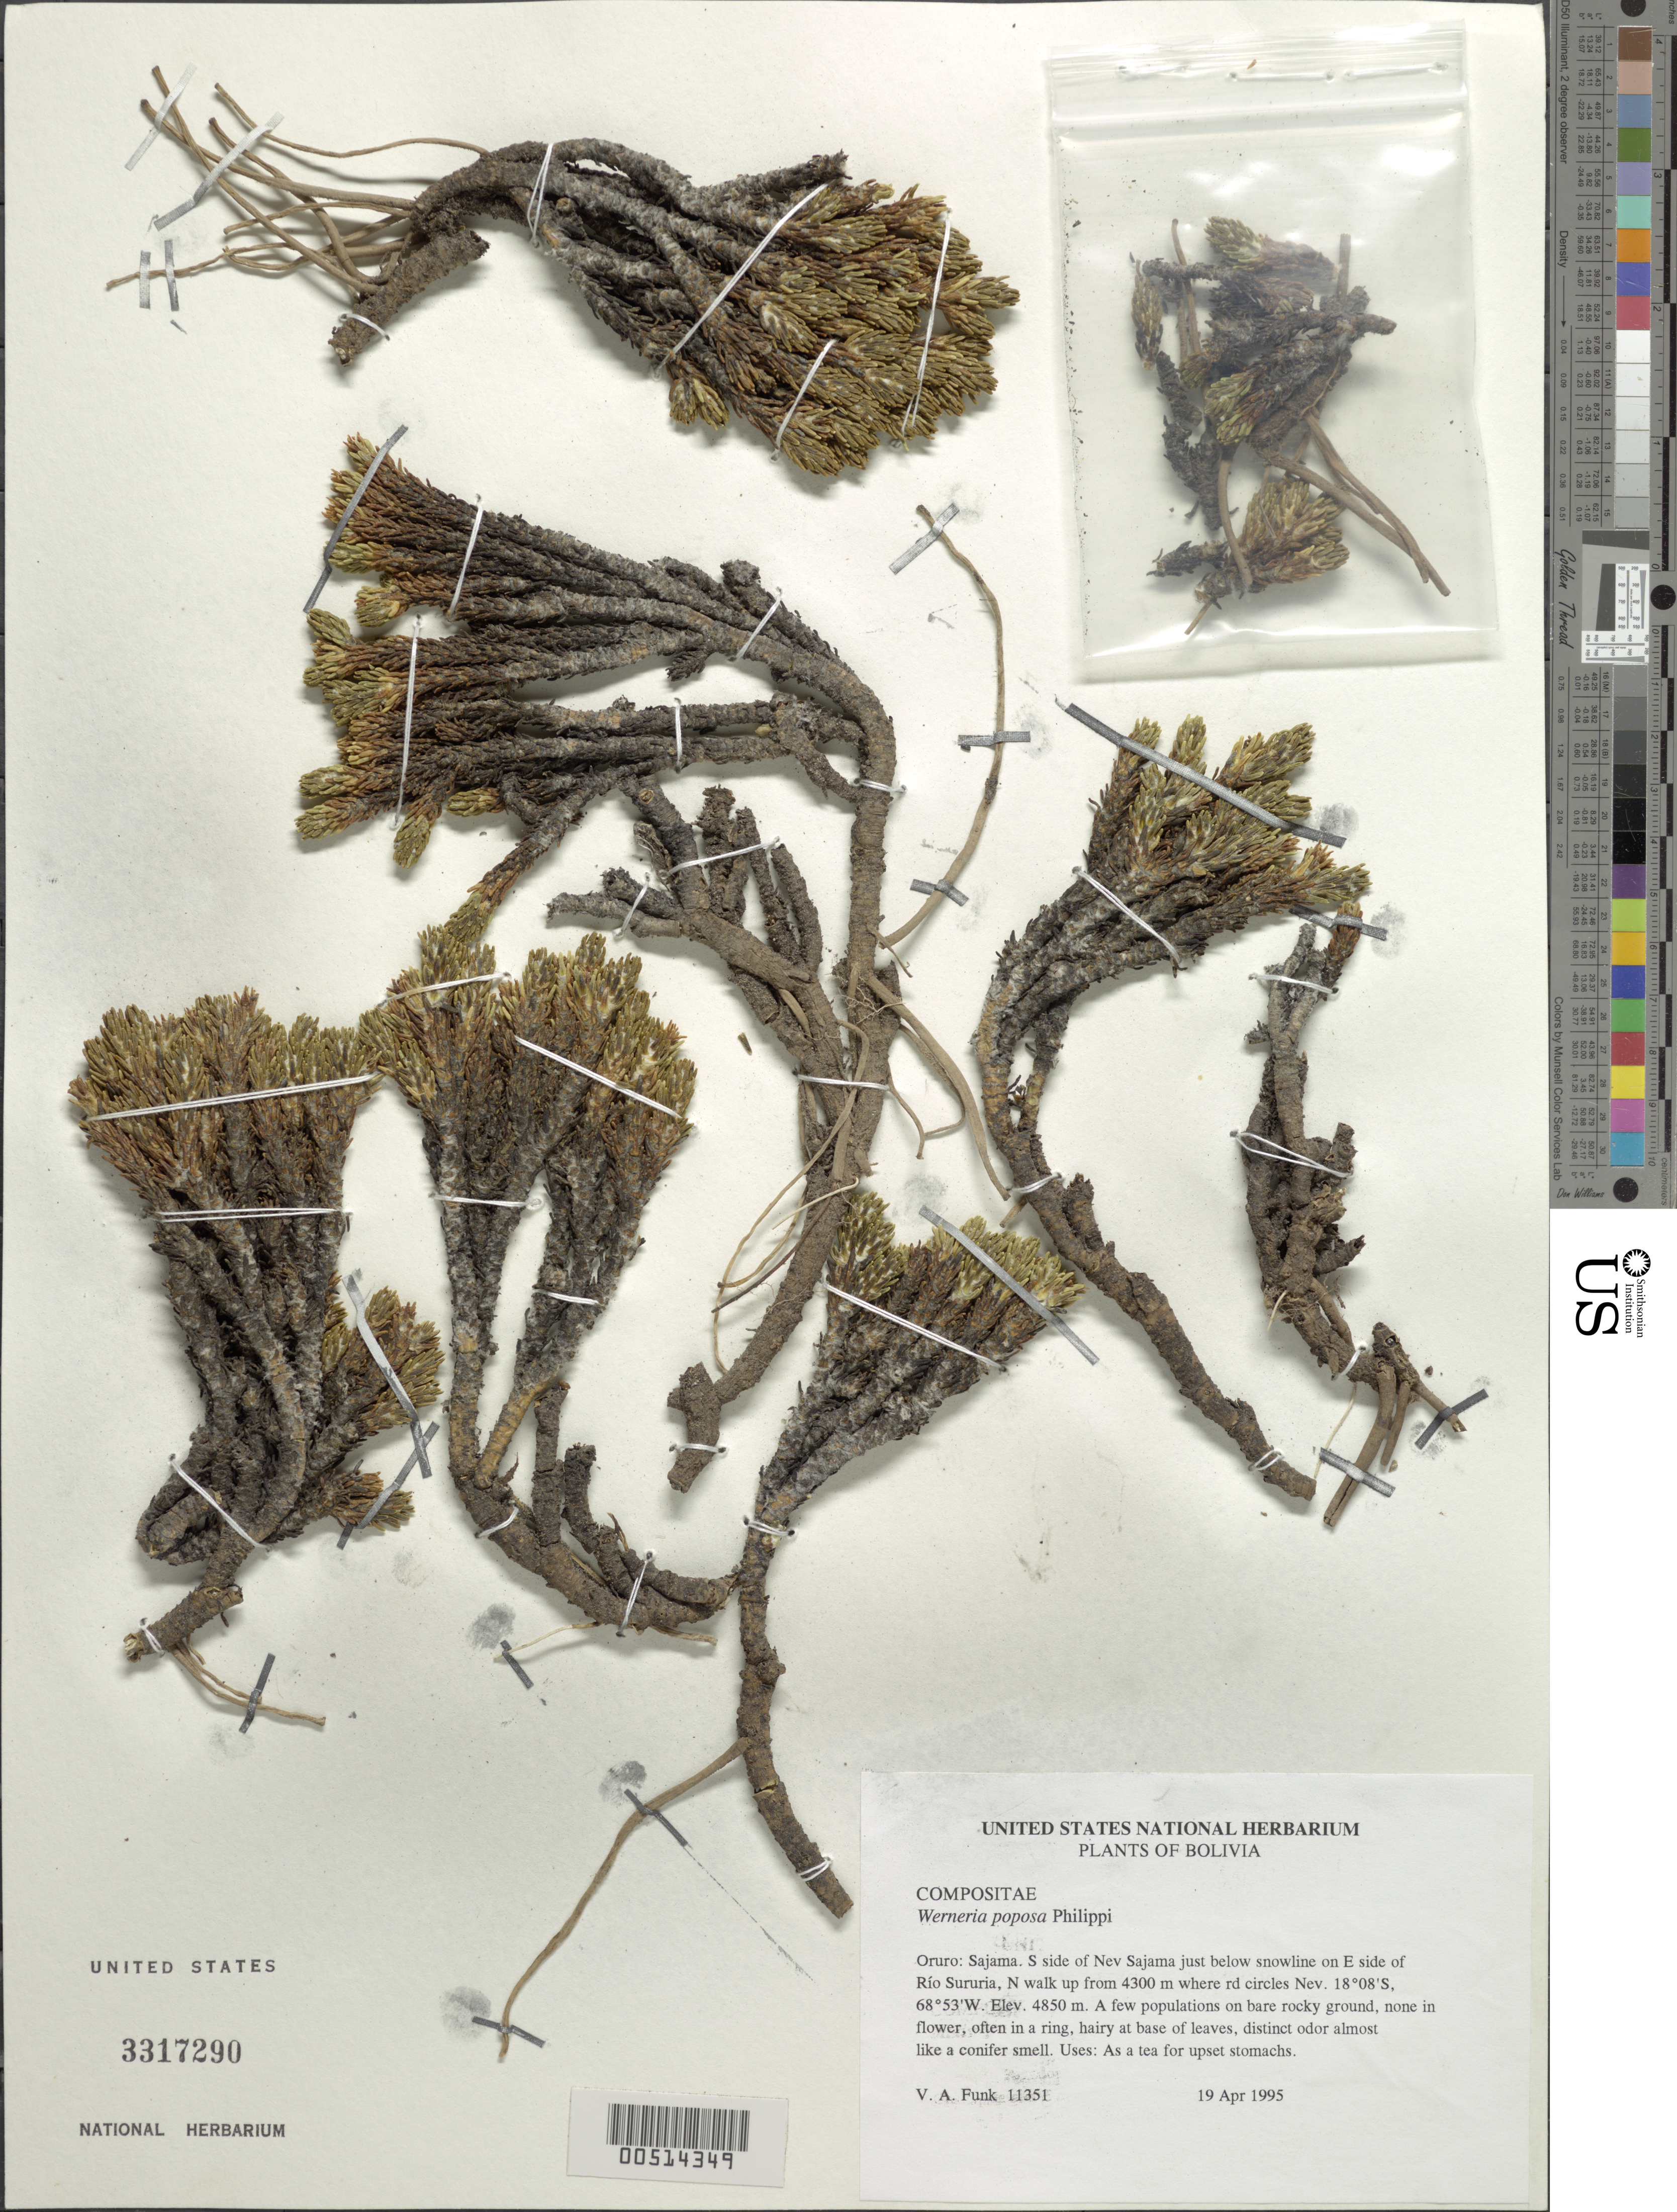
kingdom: Plantae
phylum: Tracheophyta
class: Magnoliopsida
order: Asterales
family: Asteraceae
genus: Xenophyllum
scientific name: Xenophyllum dactylophyllum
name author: (Sch. Bip.) V.A. Funk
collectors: V. Funk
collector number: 11351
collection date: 1995-04-19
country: Bolivia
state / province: Oruro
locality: Sajama: Nev. Sajama, S side, just below snowline on E side of Río Sururia, N walk up from 4300 m where rd. circles Nev.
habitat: A few populations on bare rocky ground, none in flower, open in a ring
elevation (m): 4850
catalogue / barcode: US 3317290